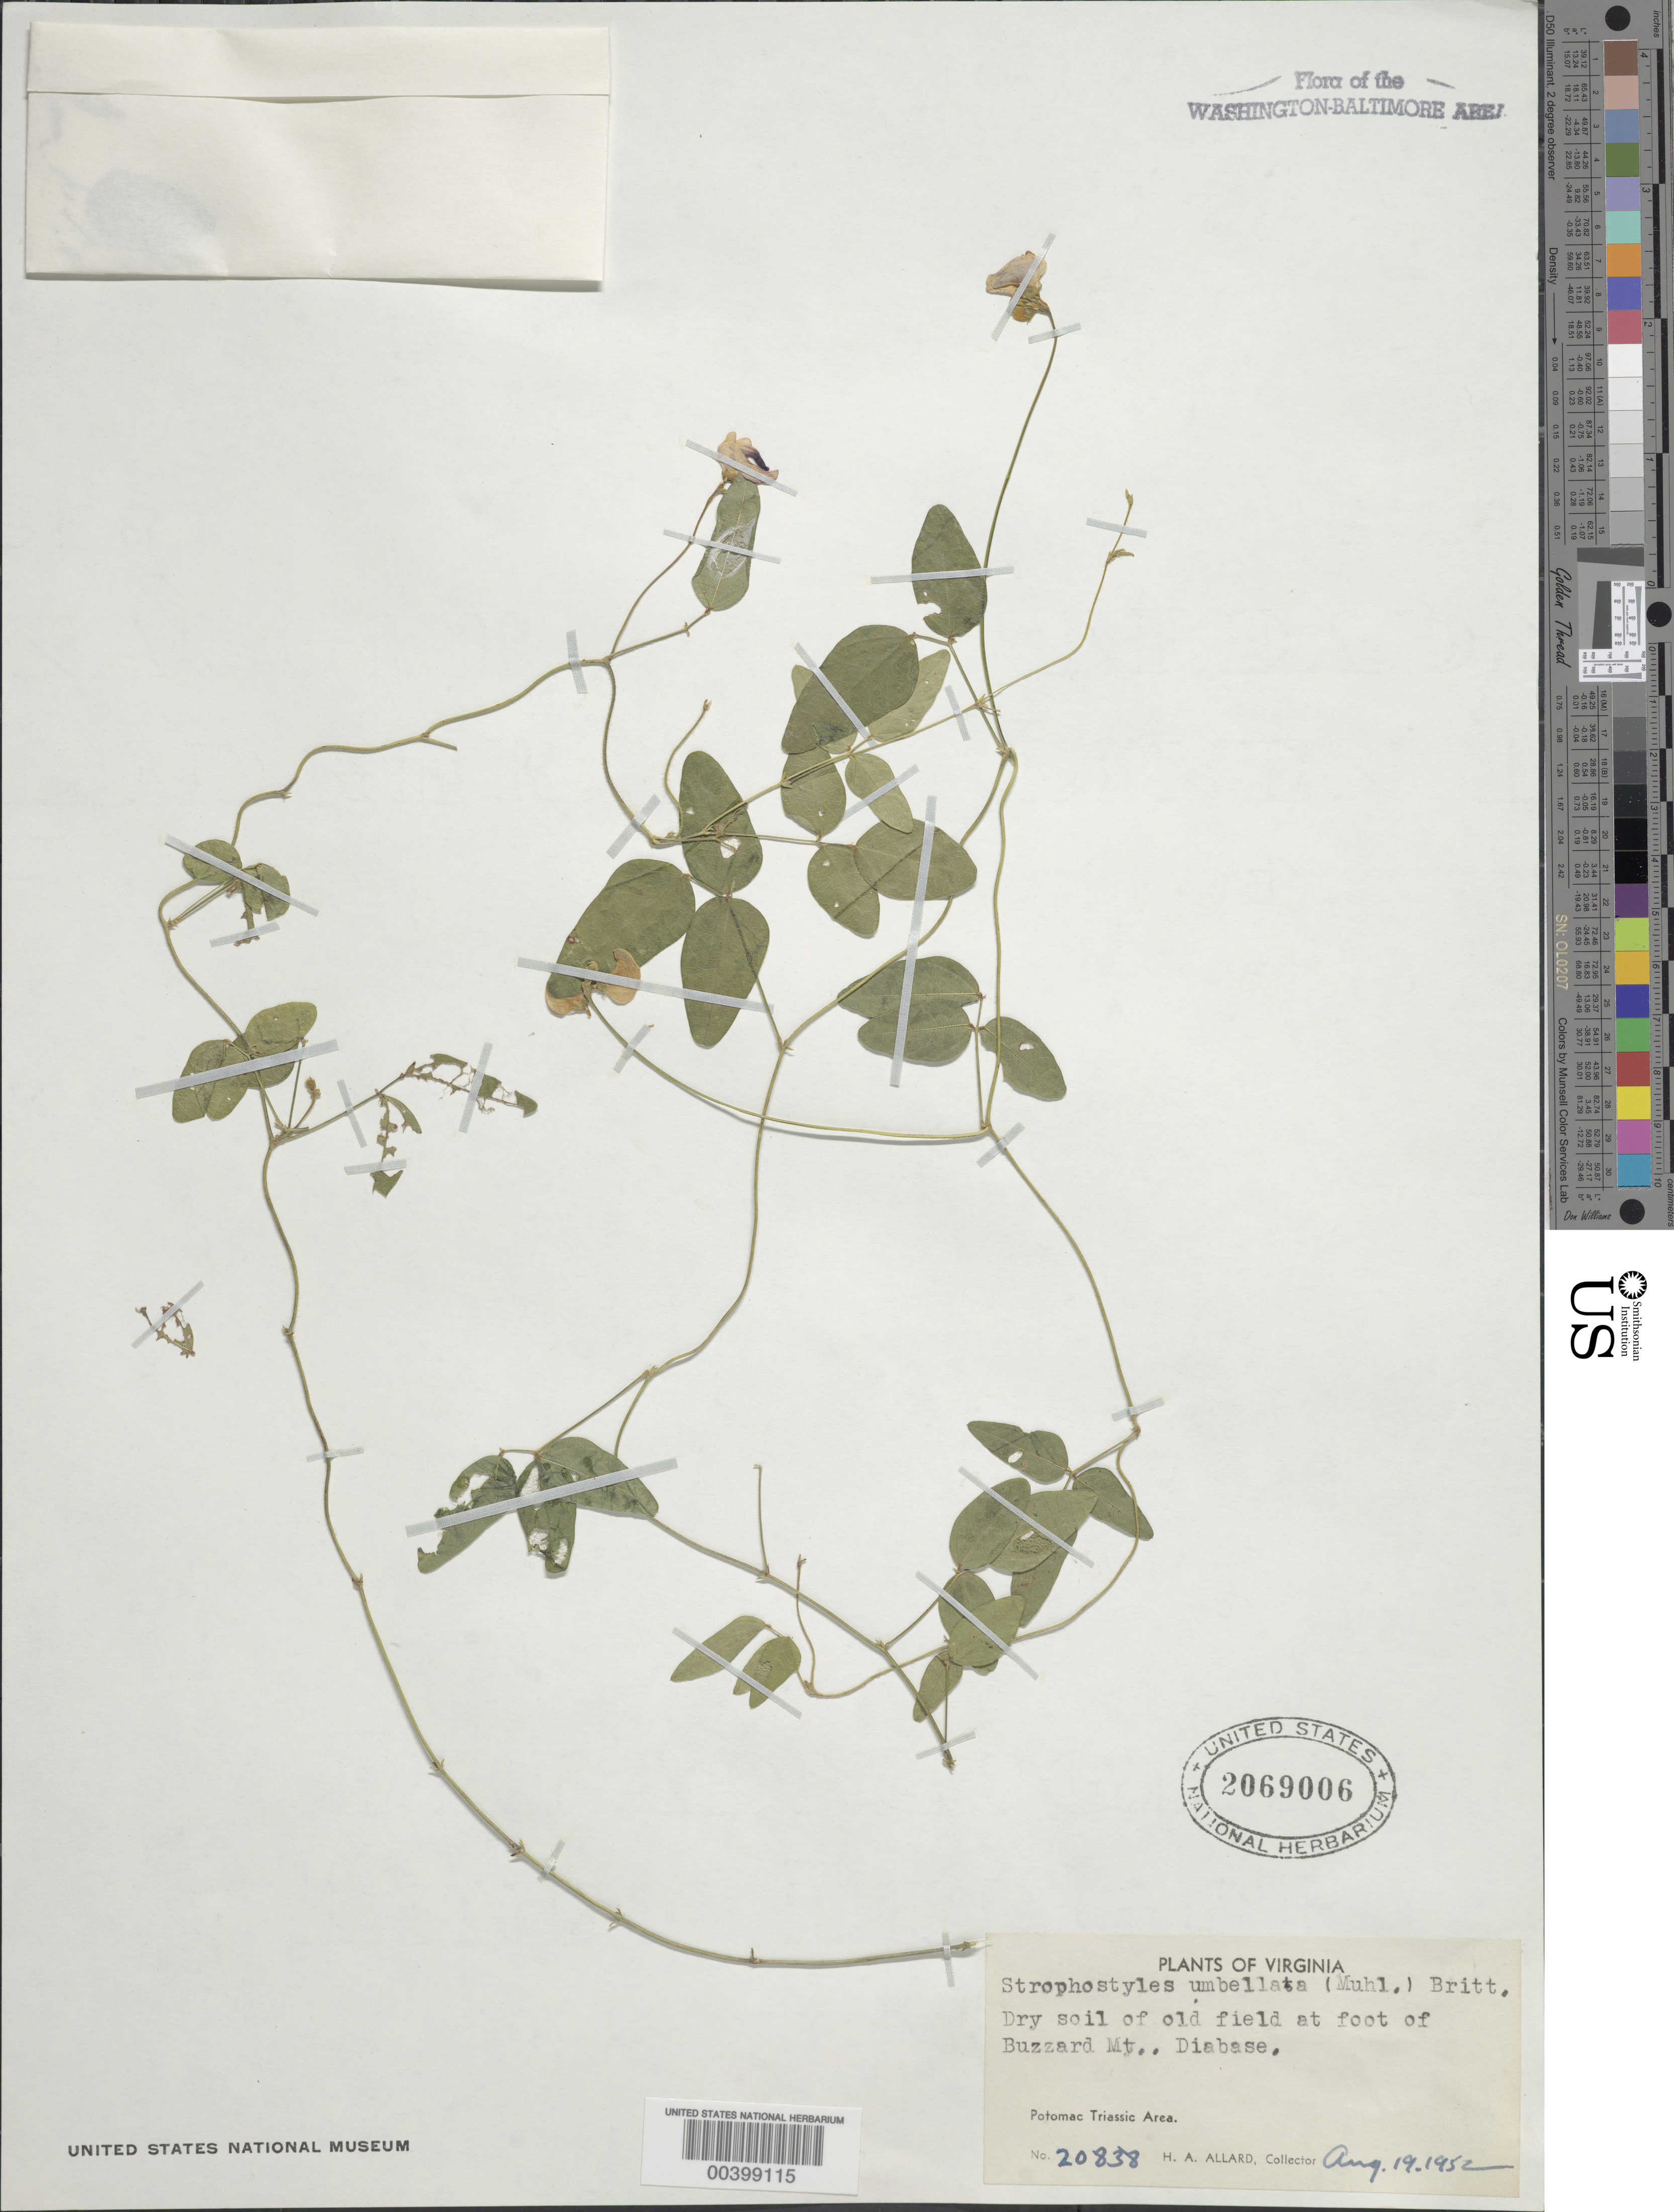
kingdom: Plantae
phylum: Tracheophyta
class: Magnoliopsida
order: Fabales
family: Fabaceae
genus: Strophostyles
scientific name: Strophostyles umbellata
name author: (Muhl. ex Willd.) Britton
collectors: H. A. Allard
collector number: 20838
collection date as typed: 19 Aug 1952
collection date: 1952-08-19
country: United States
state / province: Virginia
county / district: Culpeper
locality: Buzzard Mountain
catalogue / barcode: US 2069006